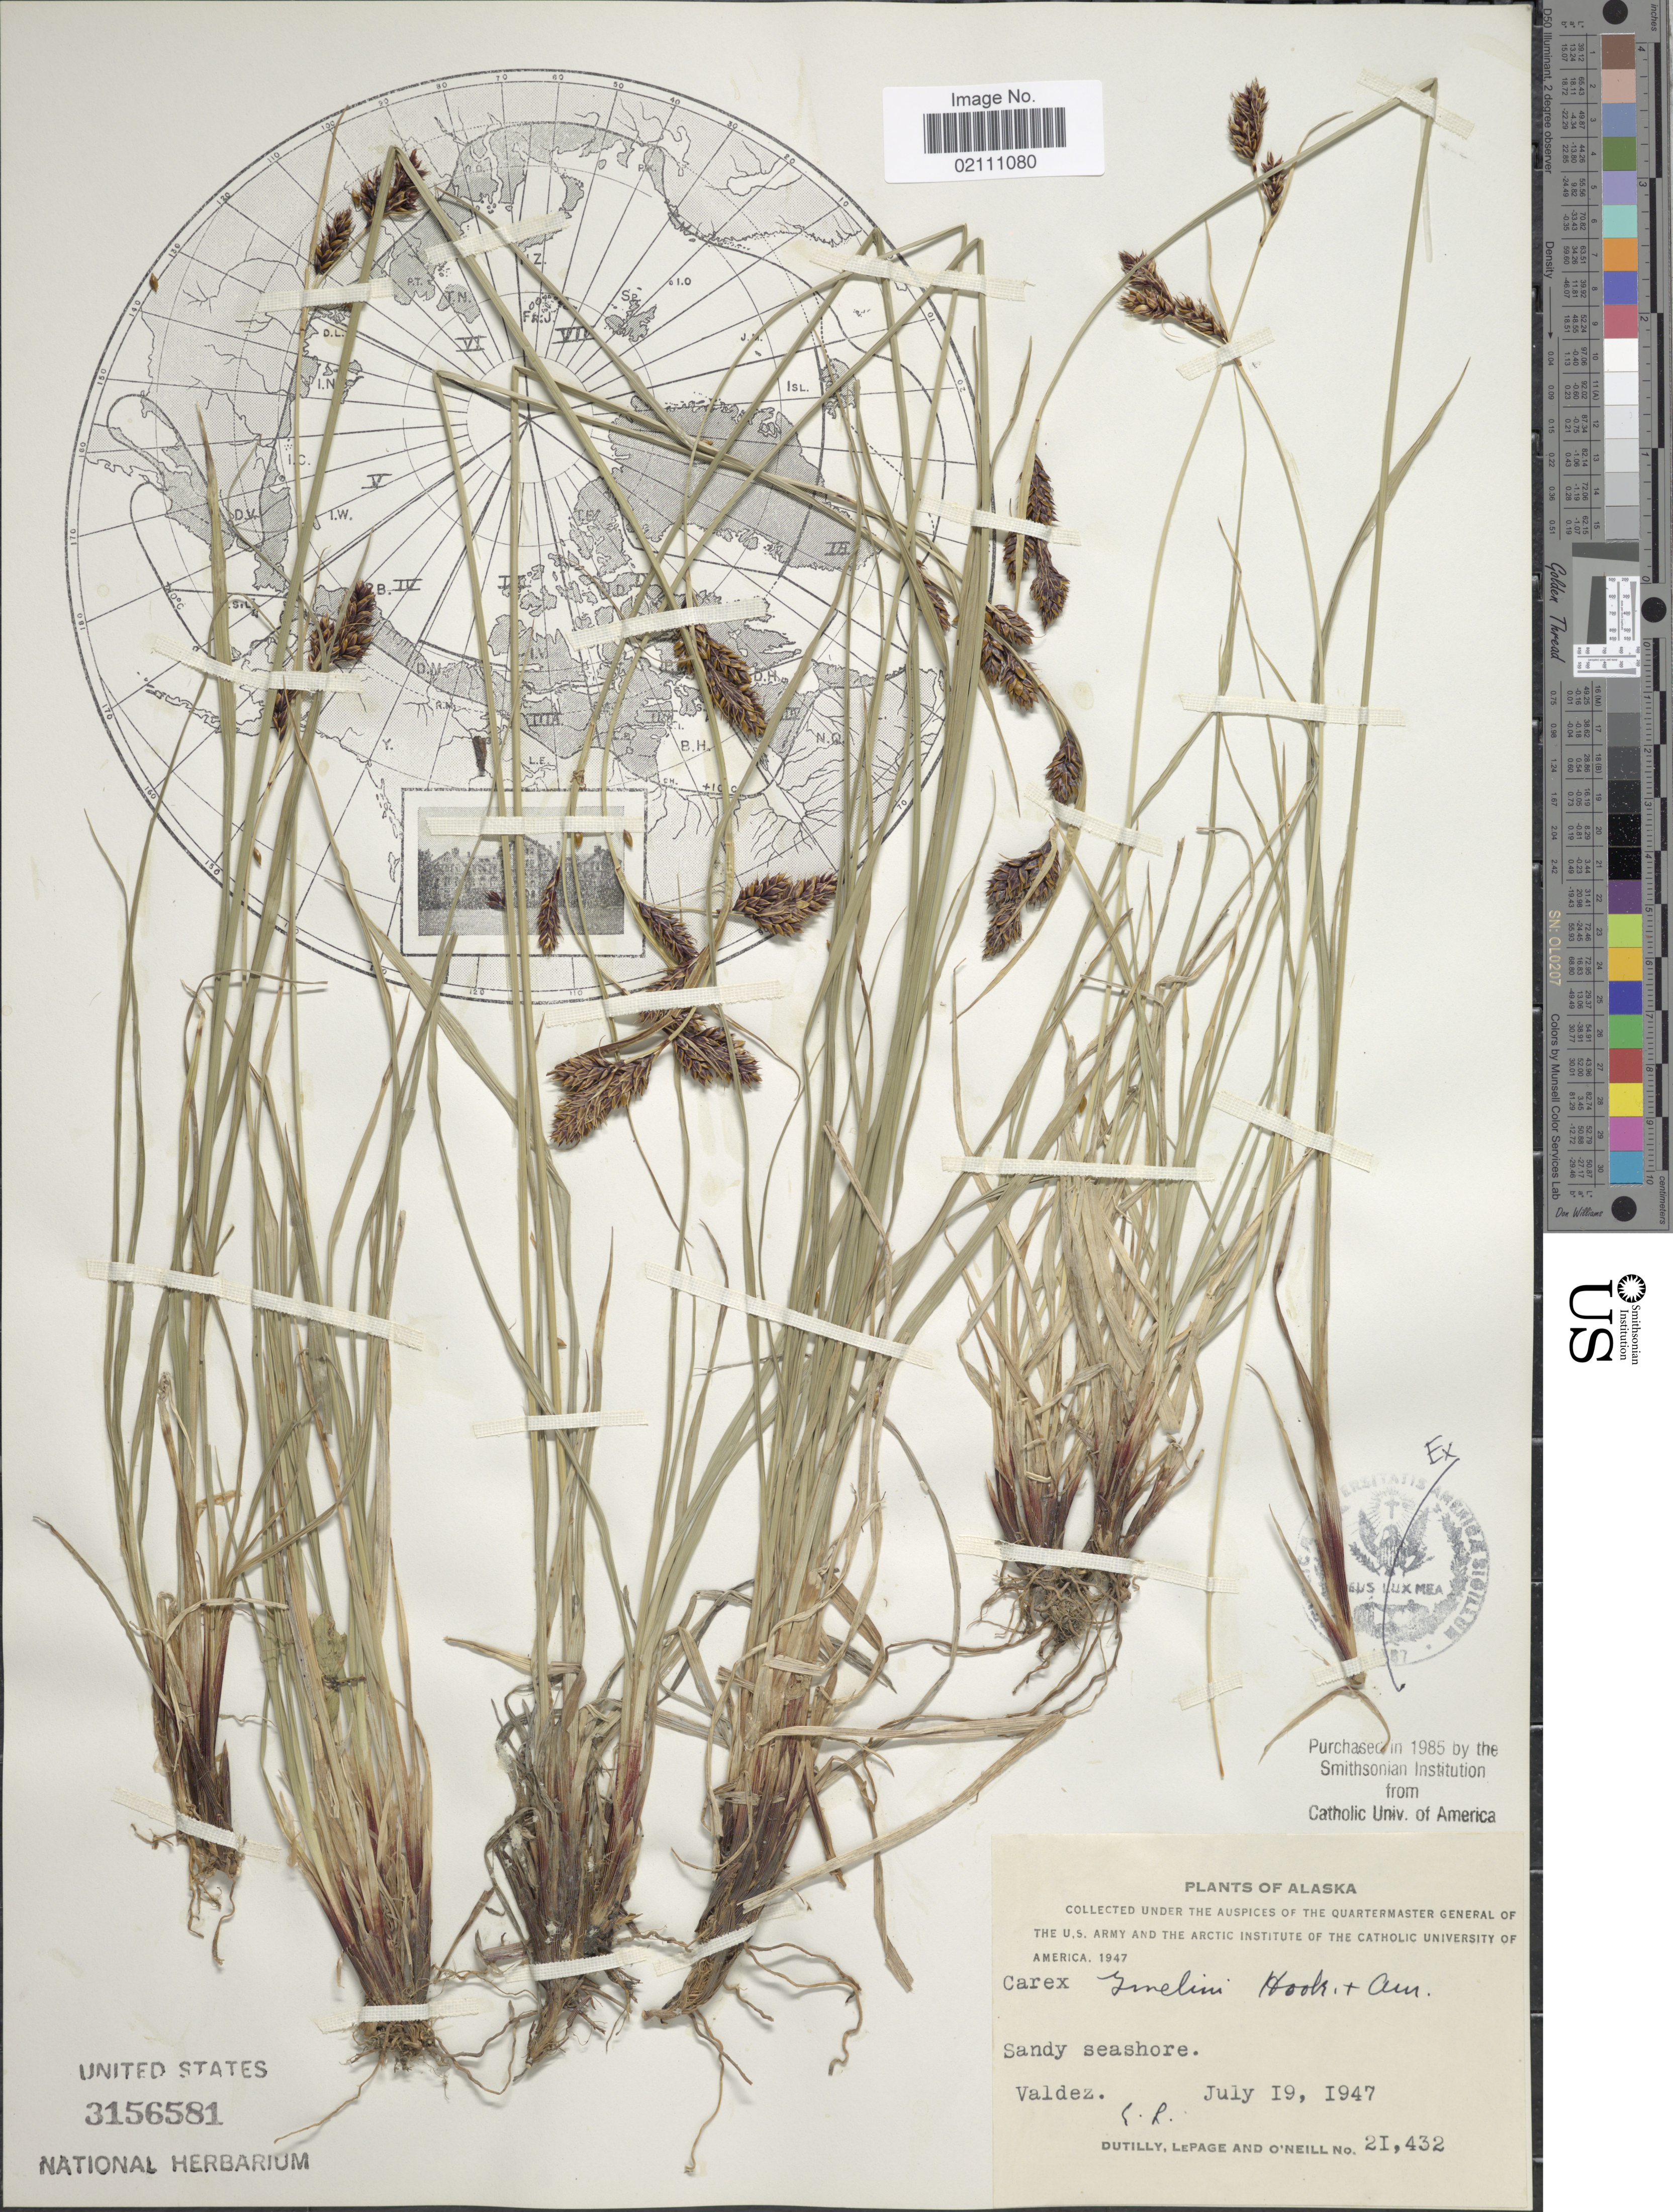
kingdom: Plantae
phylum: Tracheophyta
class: Liliopsida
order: Poales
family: Cyperaceae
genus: Carex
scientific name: Carex gmelinii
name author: Hook. & Arn.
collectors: -. Dutilly, -. LePage & -. O'Neill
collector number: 21432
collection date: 1947-07-19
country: United States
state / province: Alaska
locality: Sandy seahore, Valdez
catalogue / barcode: US 3156581